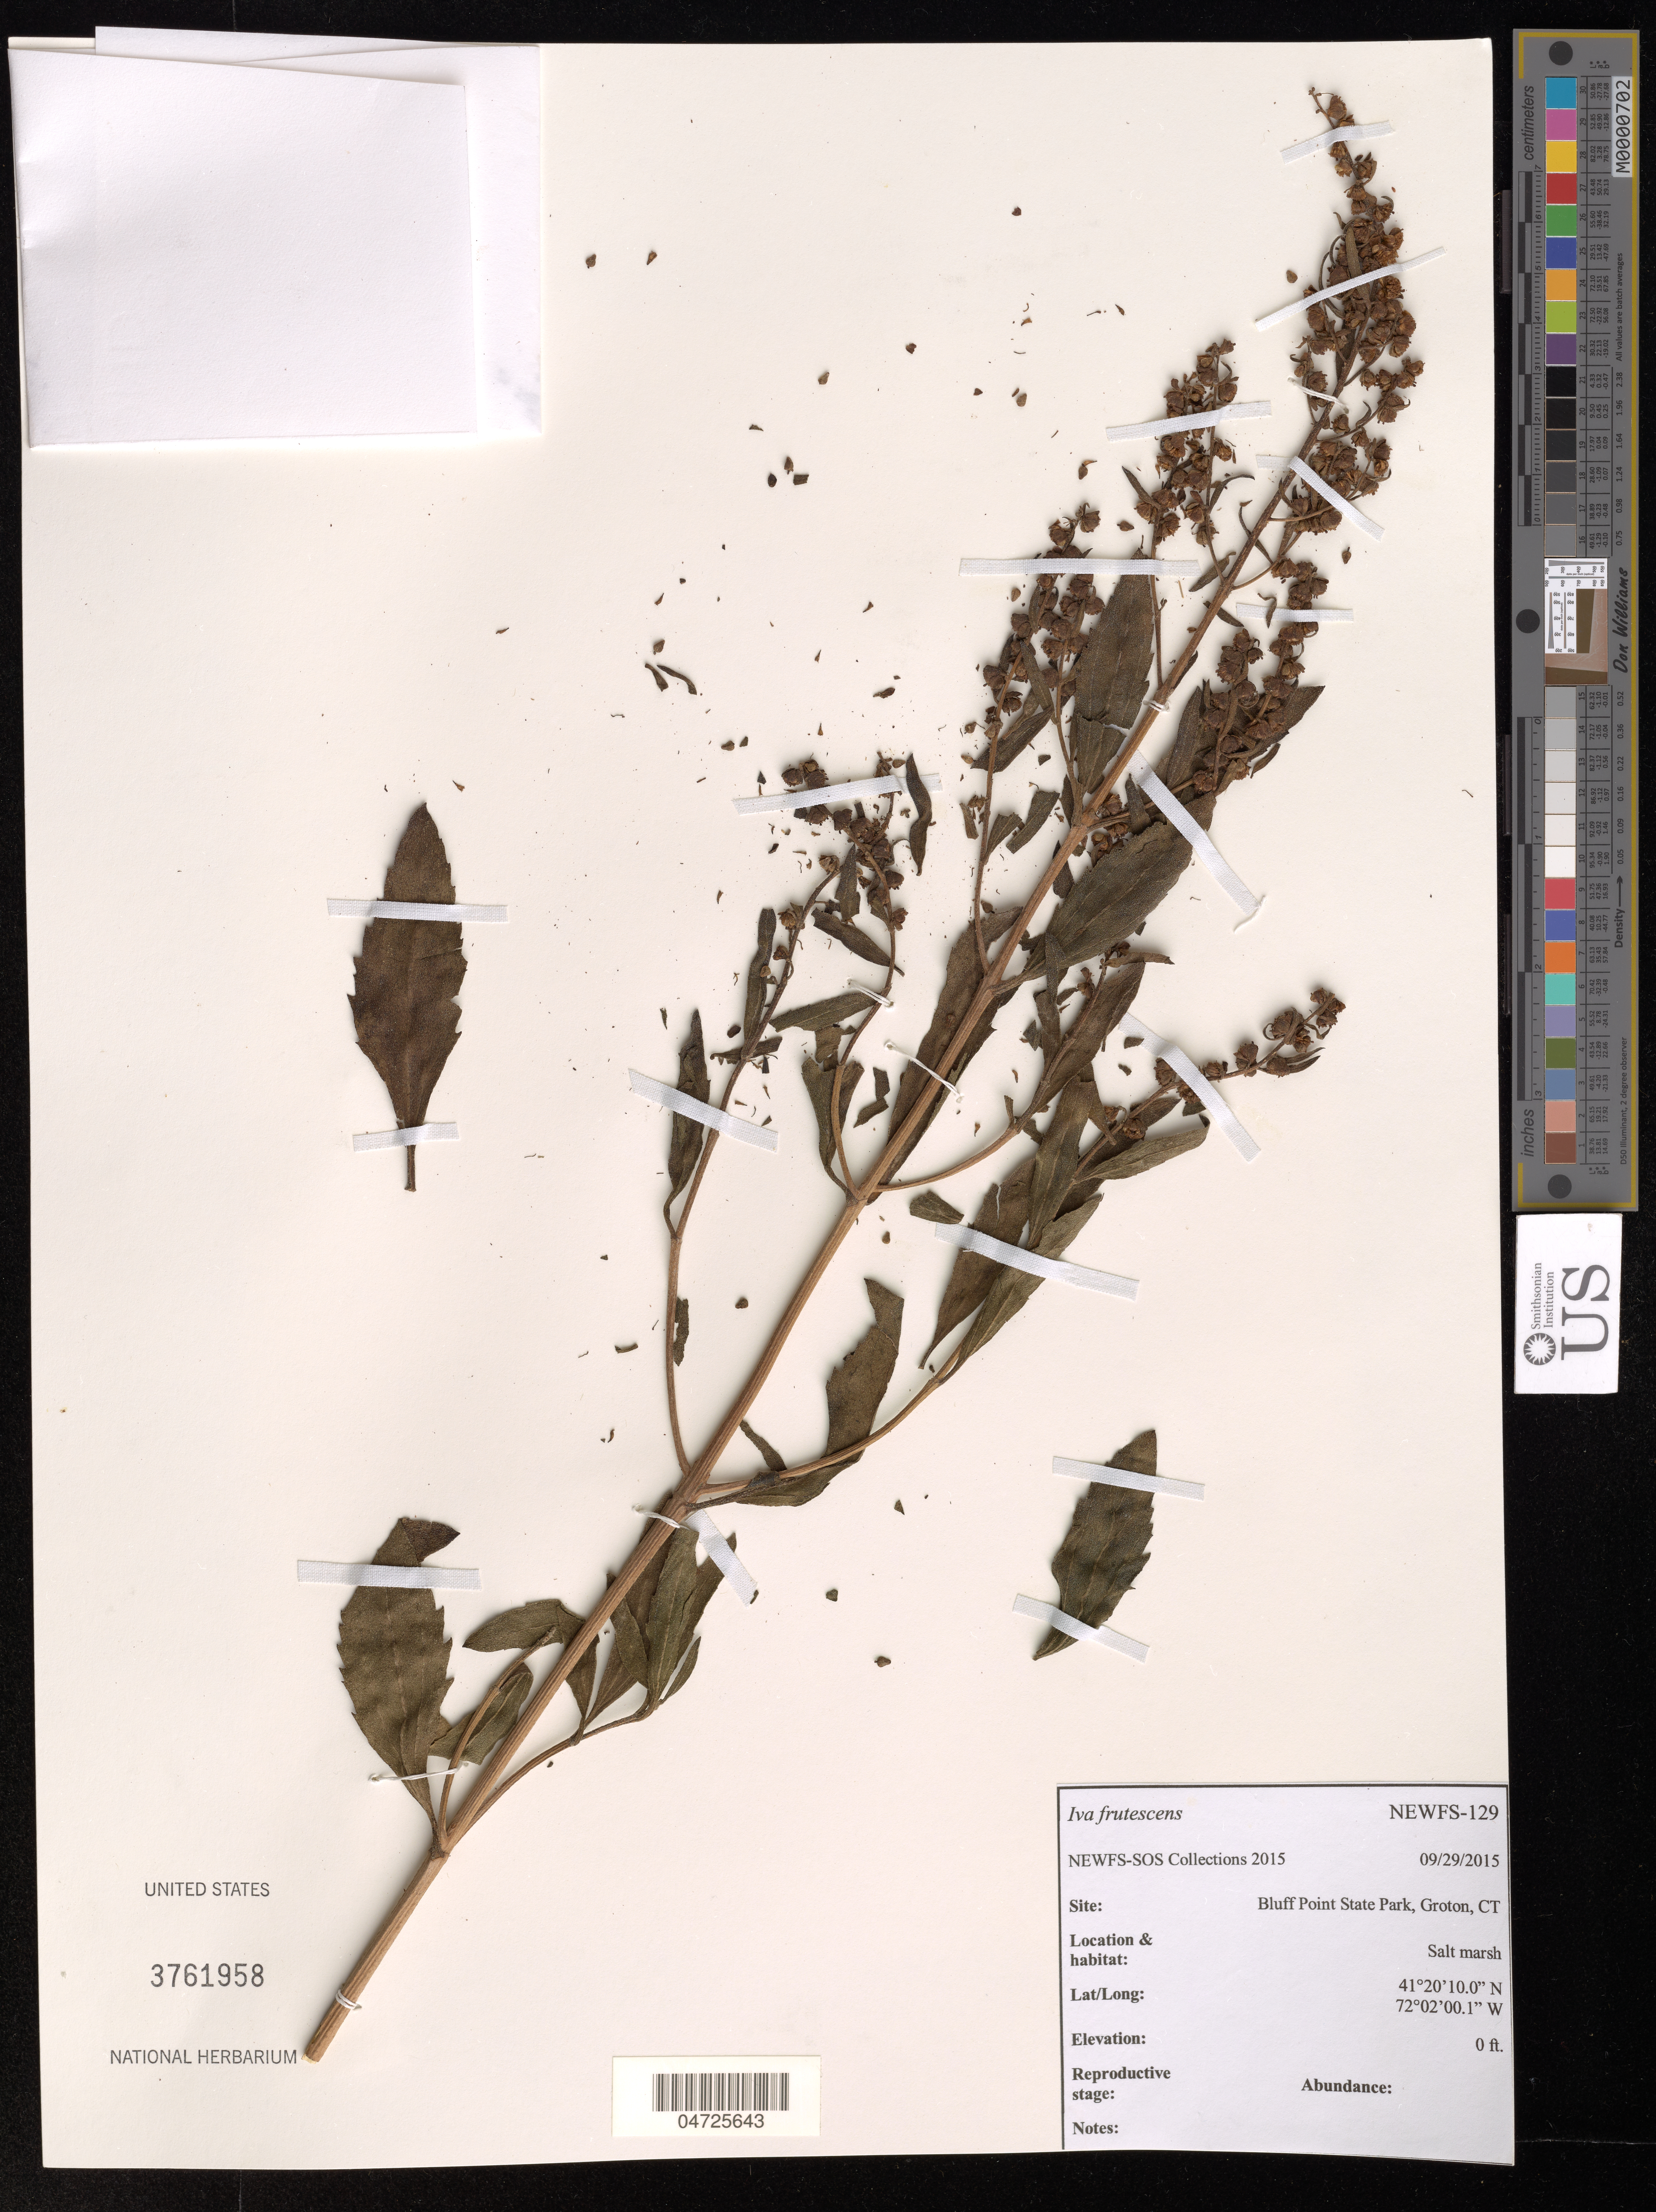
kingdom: Plantae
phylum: Tracheophyta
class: Magnoliopsida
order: Asterales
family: Asteraceae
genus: Iva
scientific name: Iva frutescens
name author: L.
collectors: NEWFS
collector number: NEWFS-129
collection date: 2015-09-29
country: United States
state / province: Connecticut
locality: Site: Bluff Point State Park, Groton.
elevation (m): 0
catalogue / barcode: US 3761958